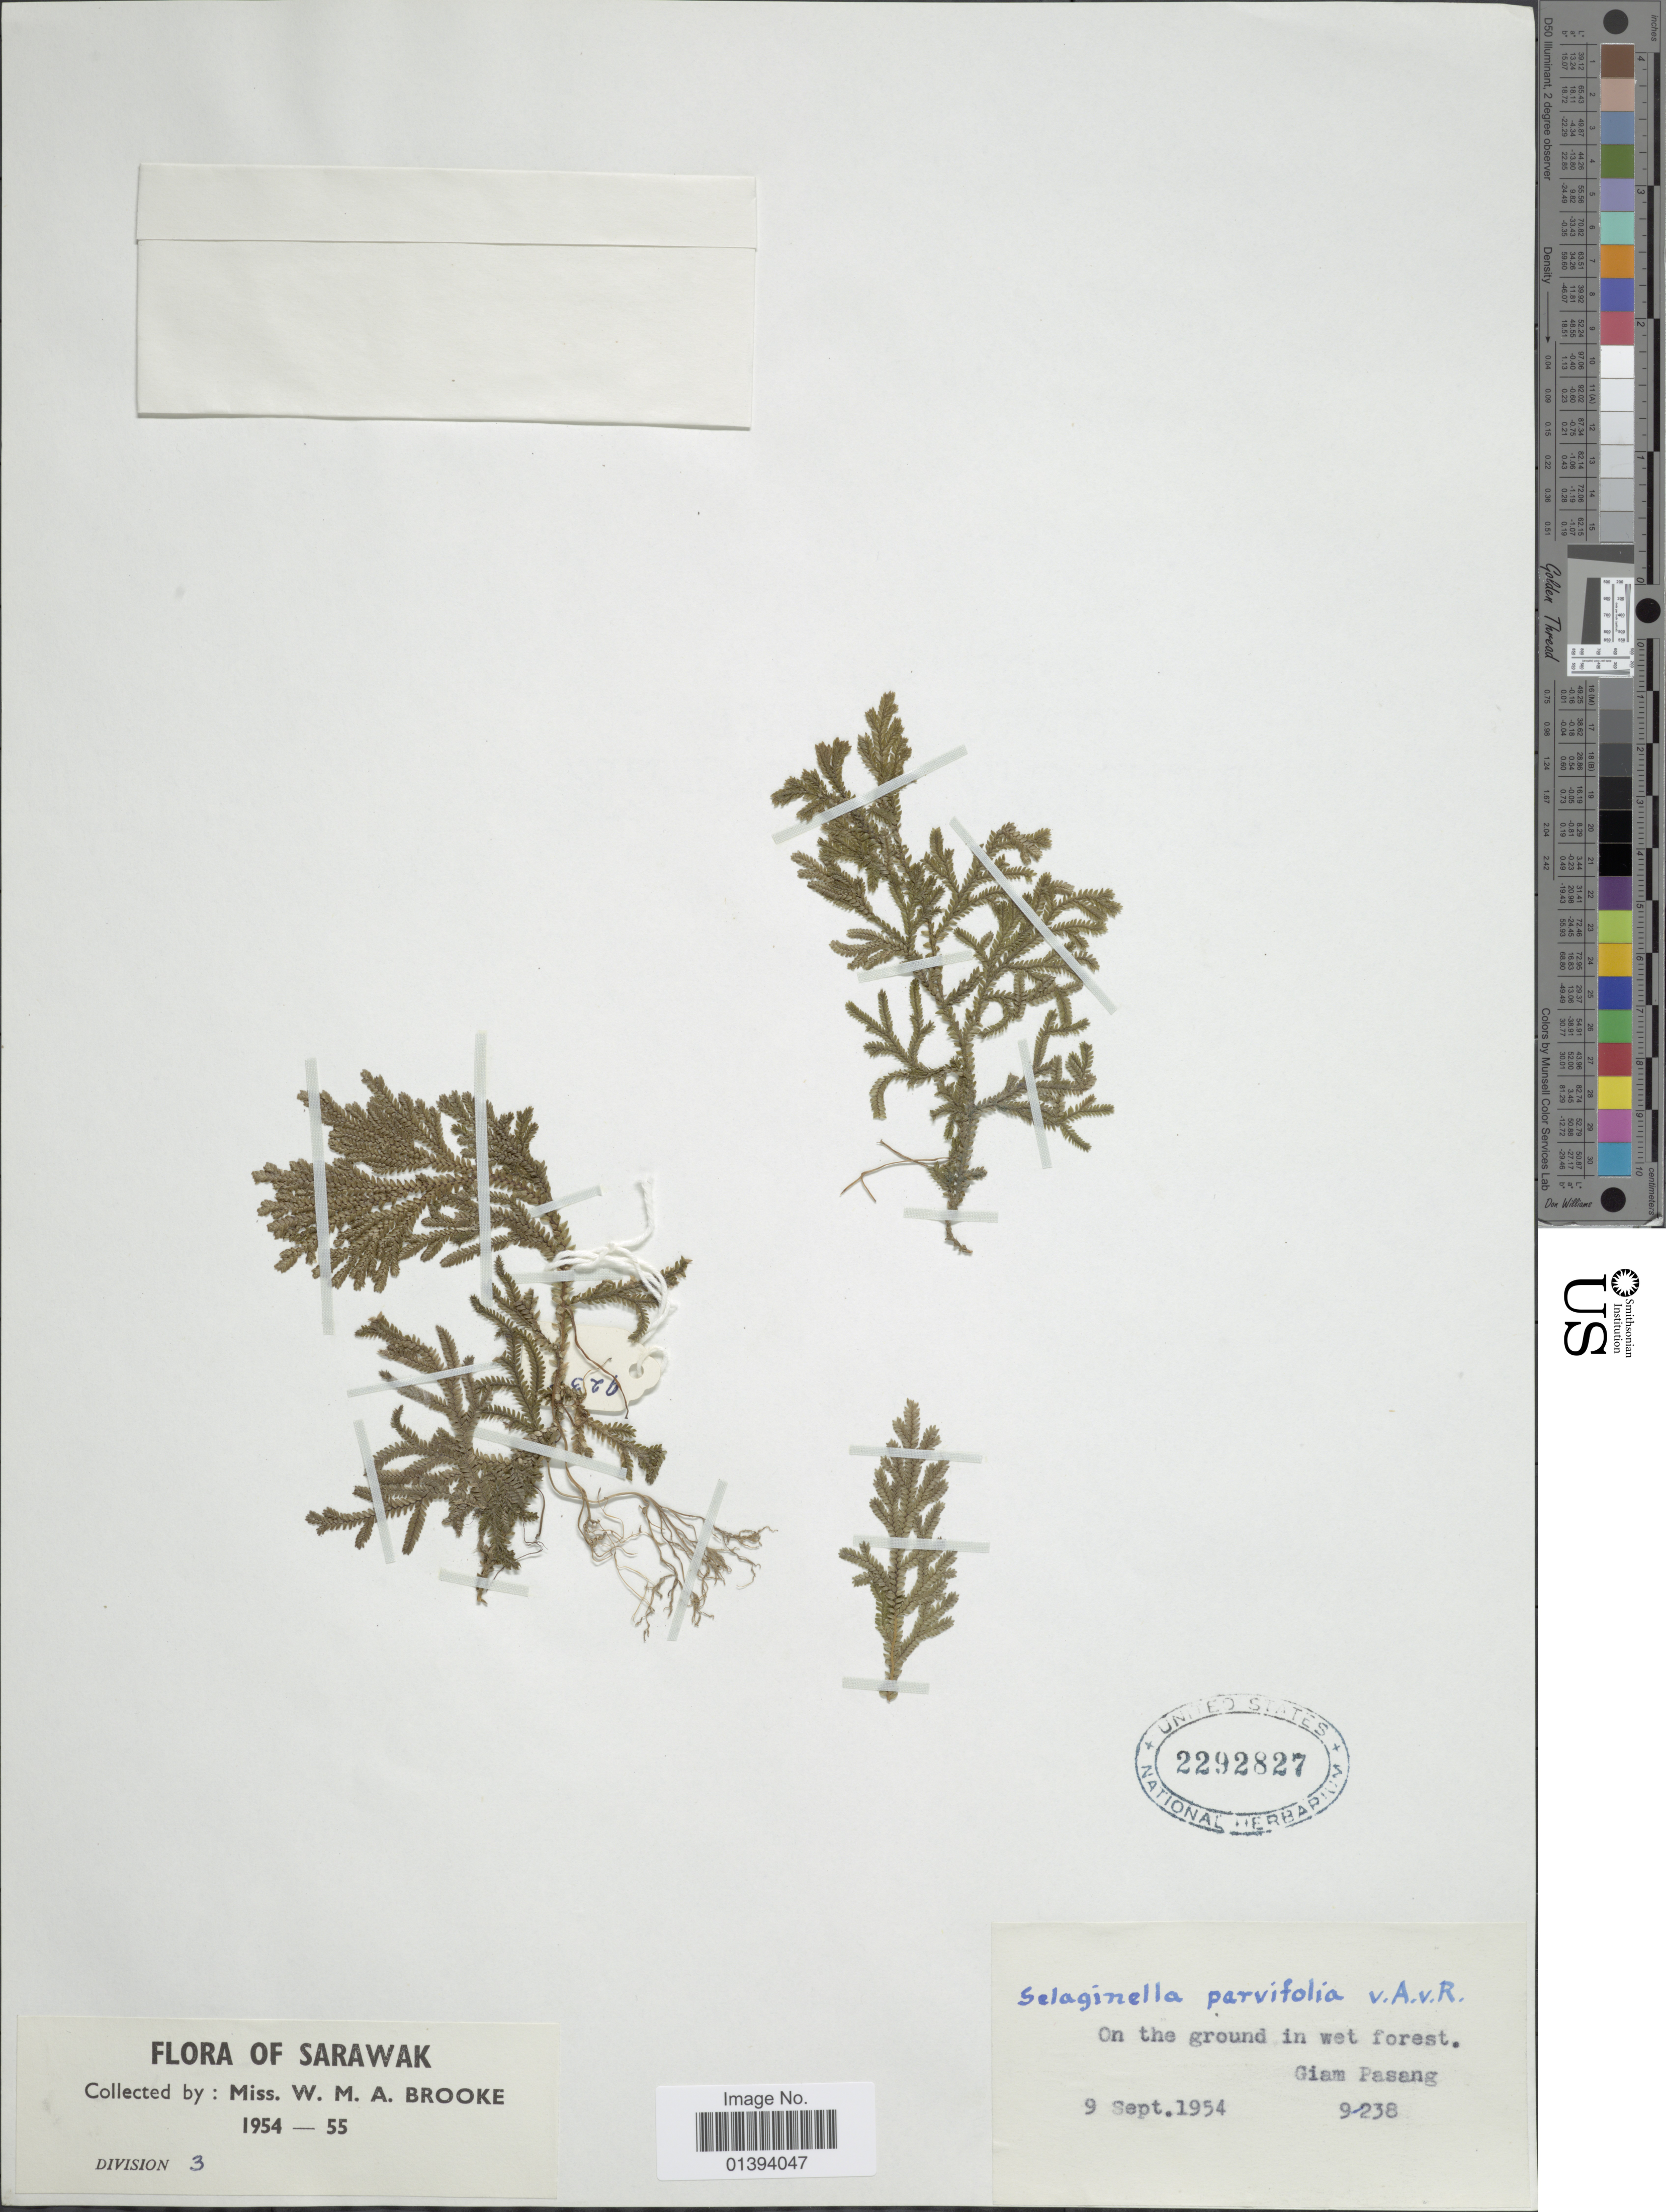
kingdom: Plantae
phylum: Tracheophyta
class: Lycopodiopsida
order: Selaginellales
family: Selaginellaceae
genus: Selaginella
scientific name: Selaginella parvifolia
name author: Alderw.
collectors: W. Brooke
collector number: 9238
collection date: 1954-09-09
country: Malaysia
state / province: Sarawak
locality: On the ground in wet forest, Giam Pasang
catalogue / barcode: US 2292827